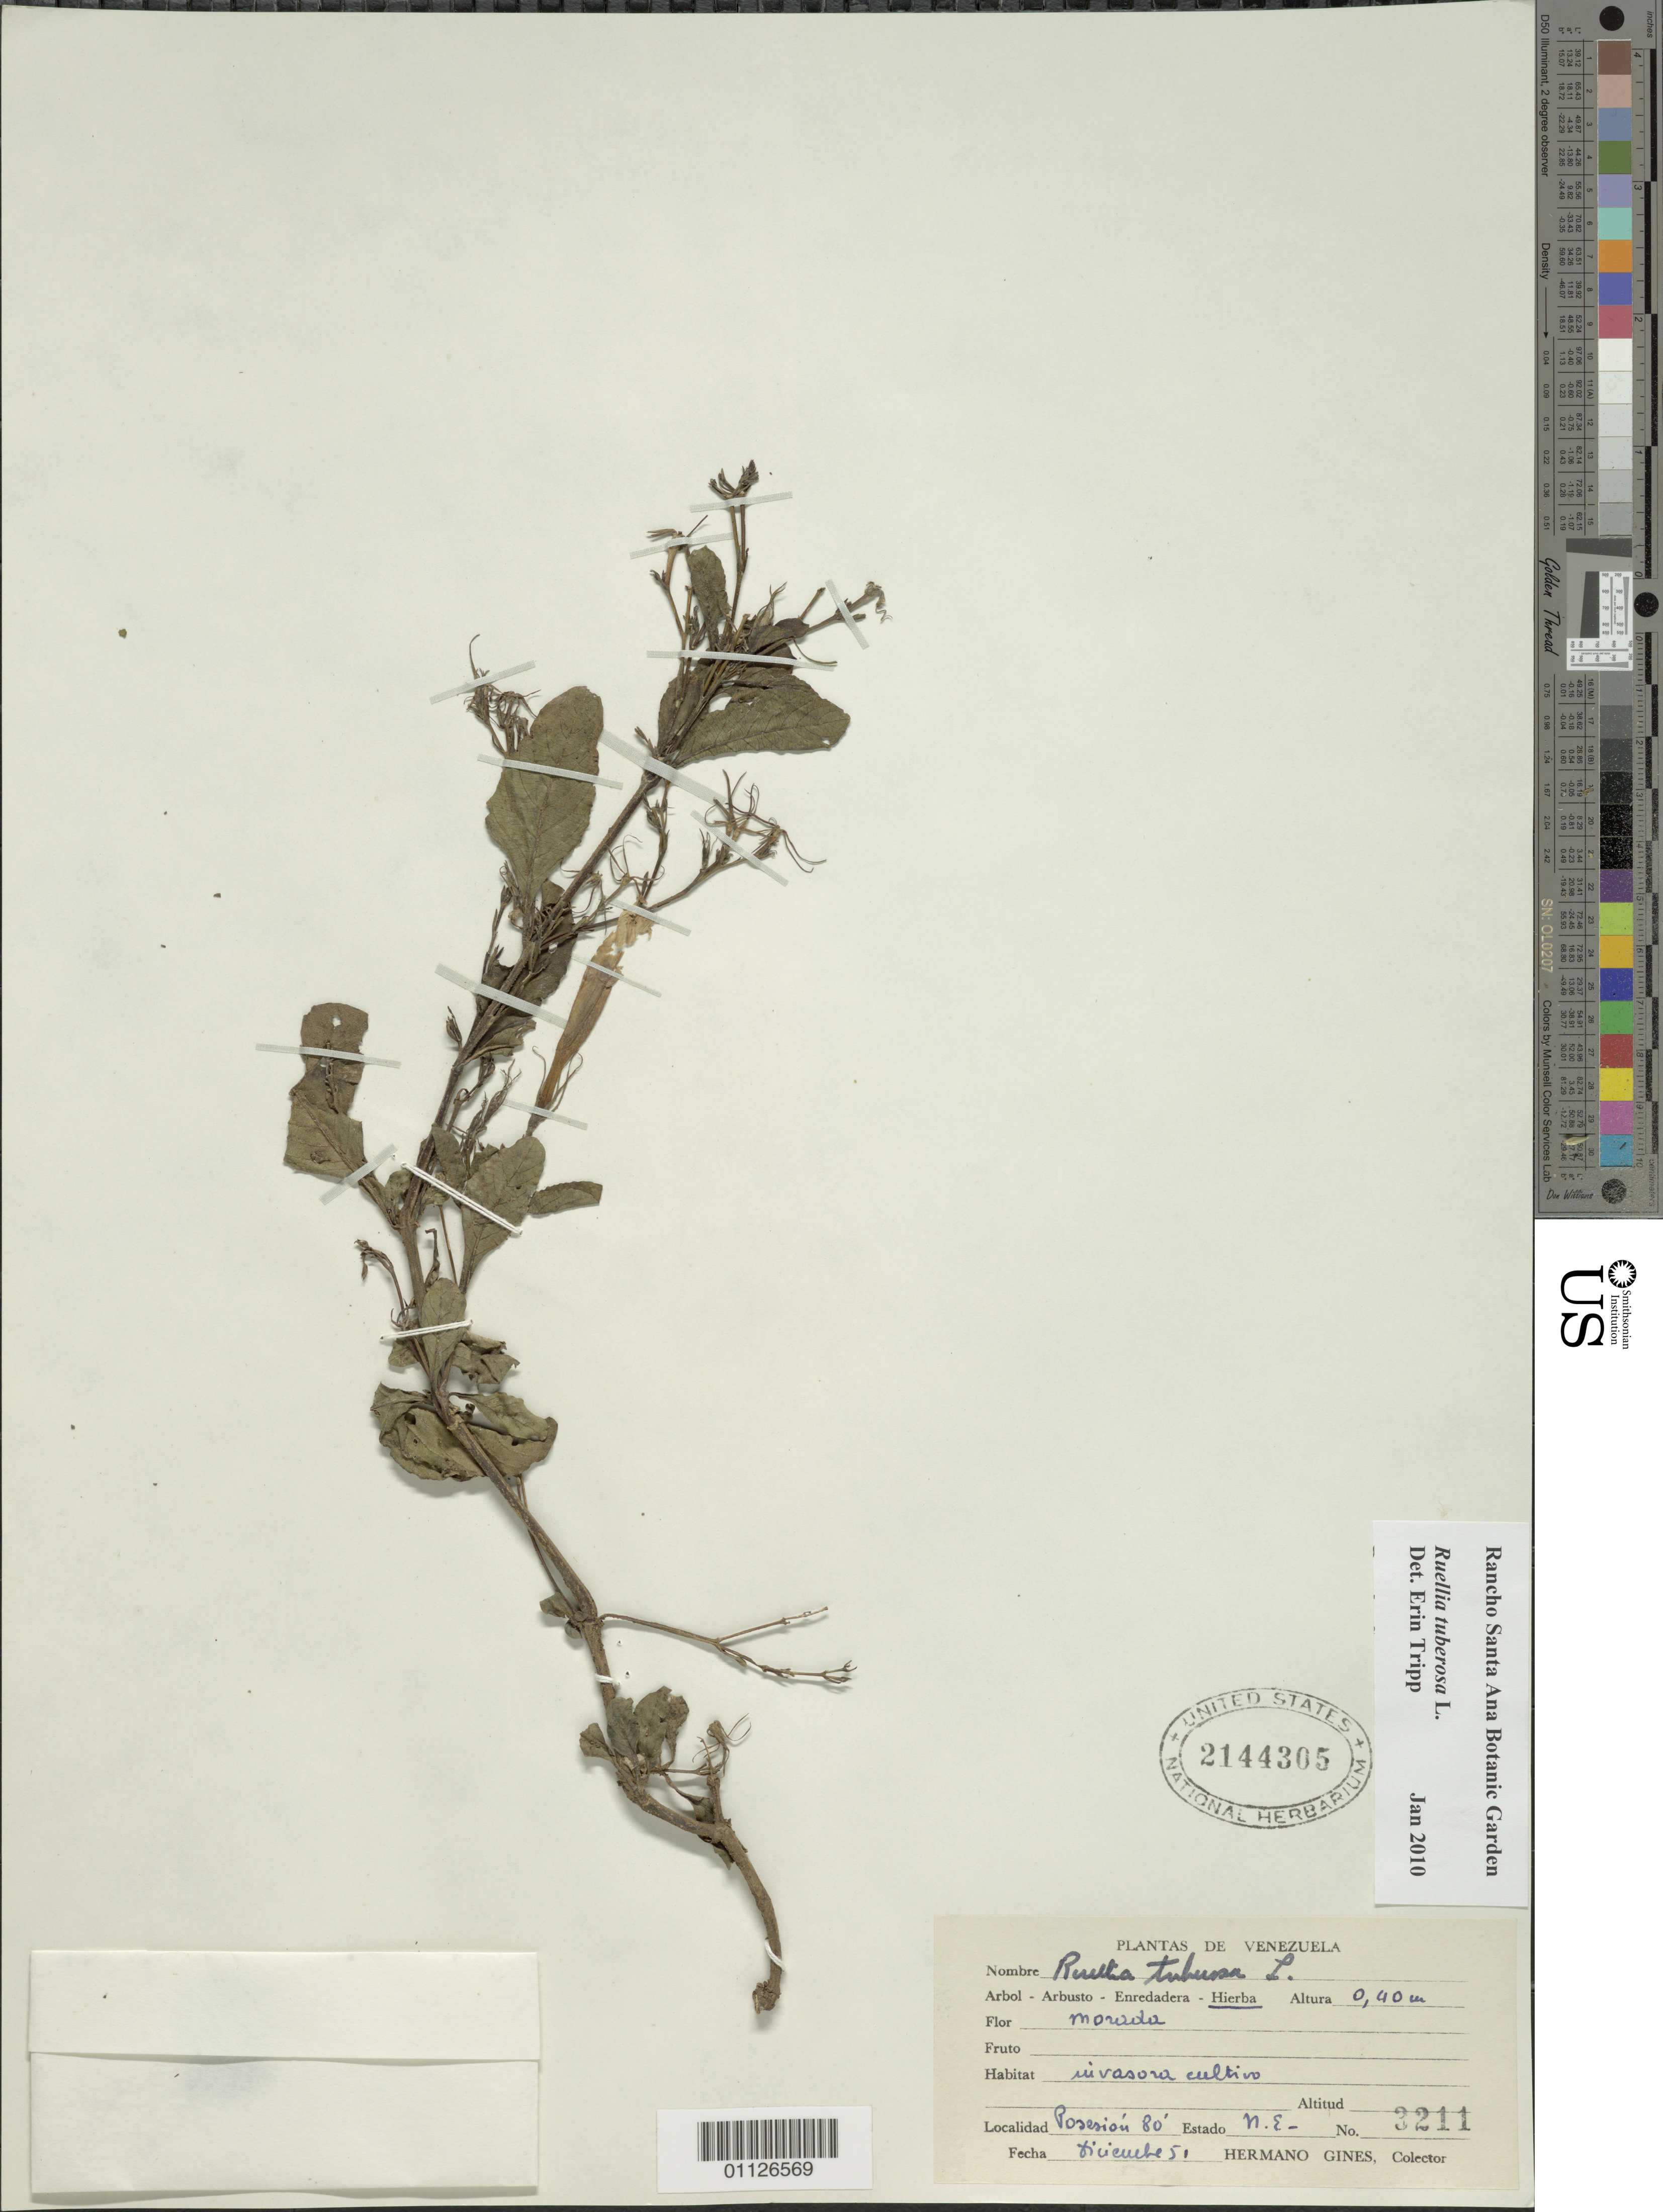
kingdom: Plantae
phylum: Tracheophyta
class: Magnoliopsida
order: Lamiales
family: Acanthaceae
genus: Ruellia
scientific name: Ruellia tuberosa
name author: L.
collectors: Bro. Gines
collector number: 3211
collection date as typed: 01 Dec 1951 to 31 Dec 1951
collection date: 1951-12-01/1951-12-31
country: Venezuela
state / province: Nueva Esparta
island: Margarita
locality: Posesion 80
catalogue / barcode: US 2144305